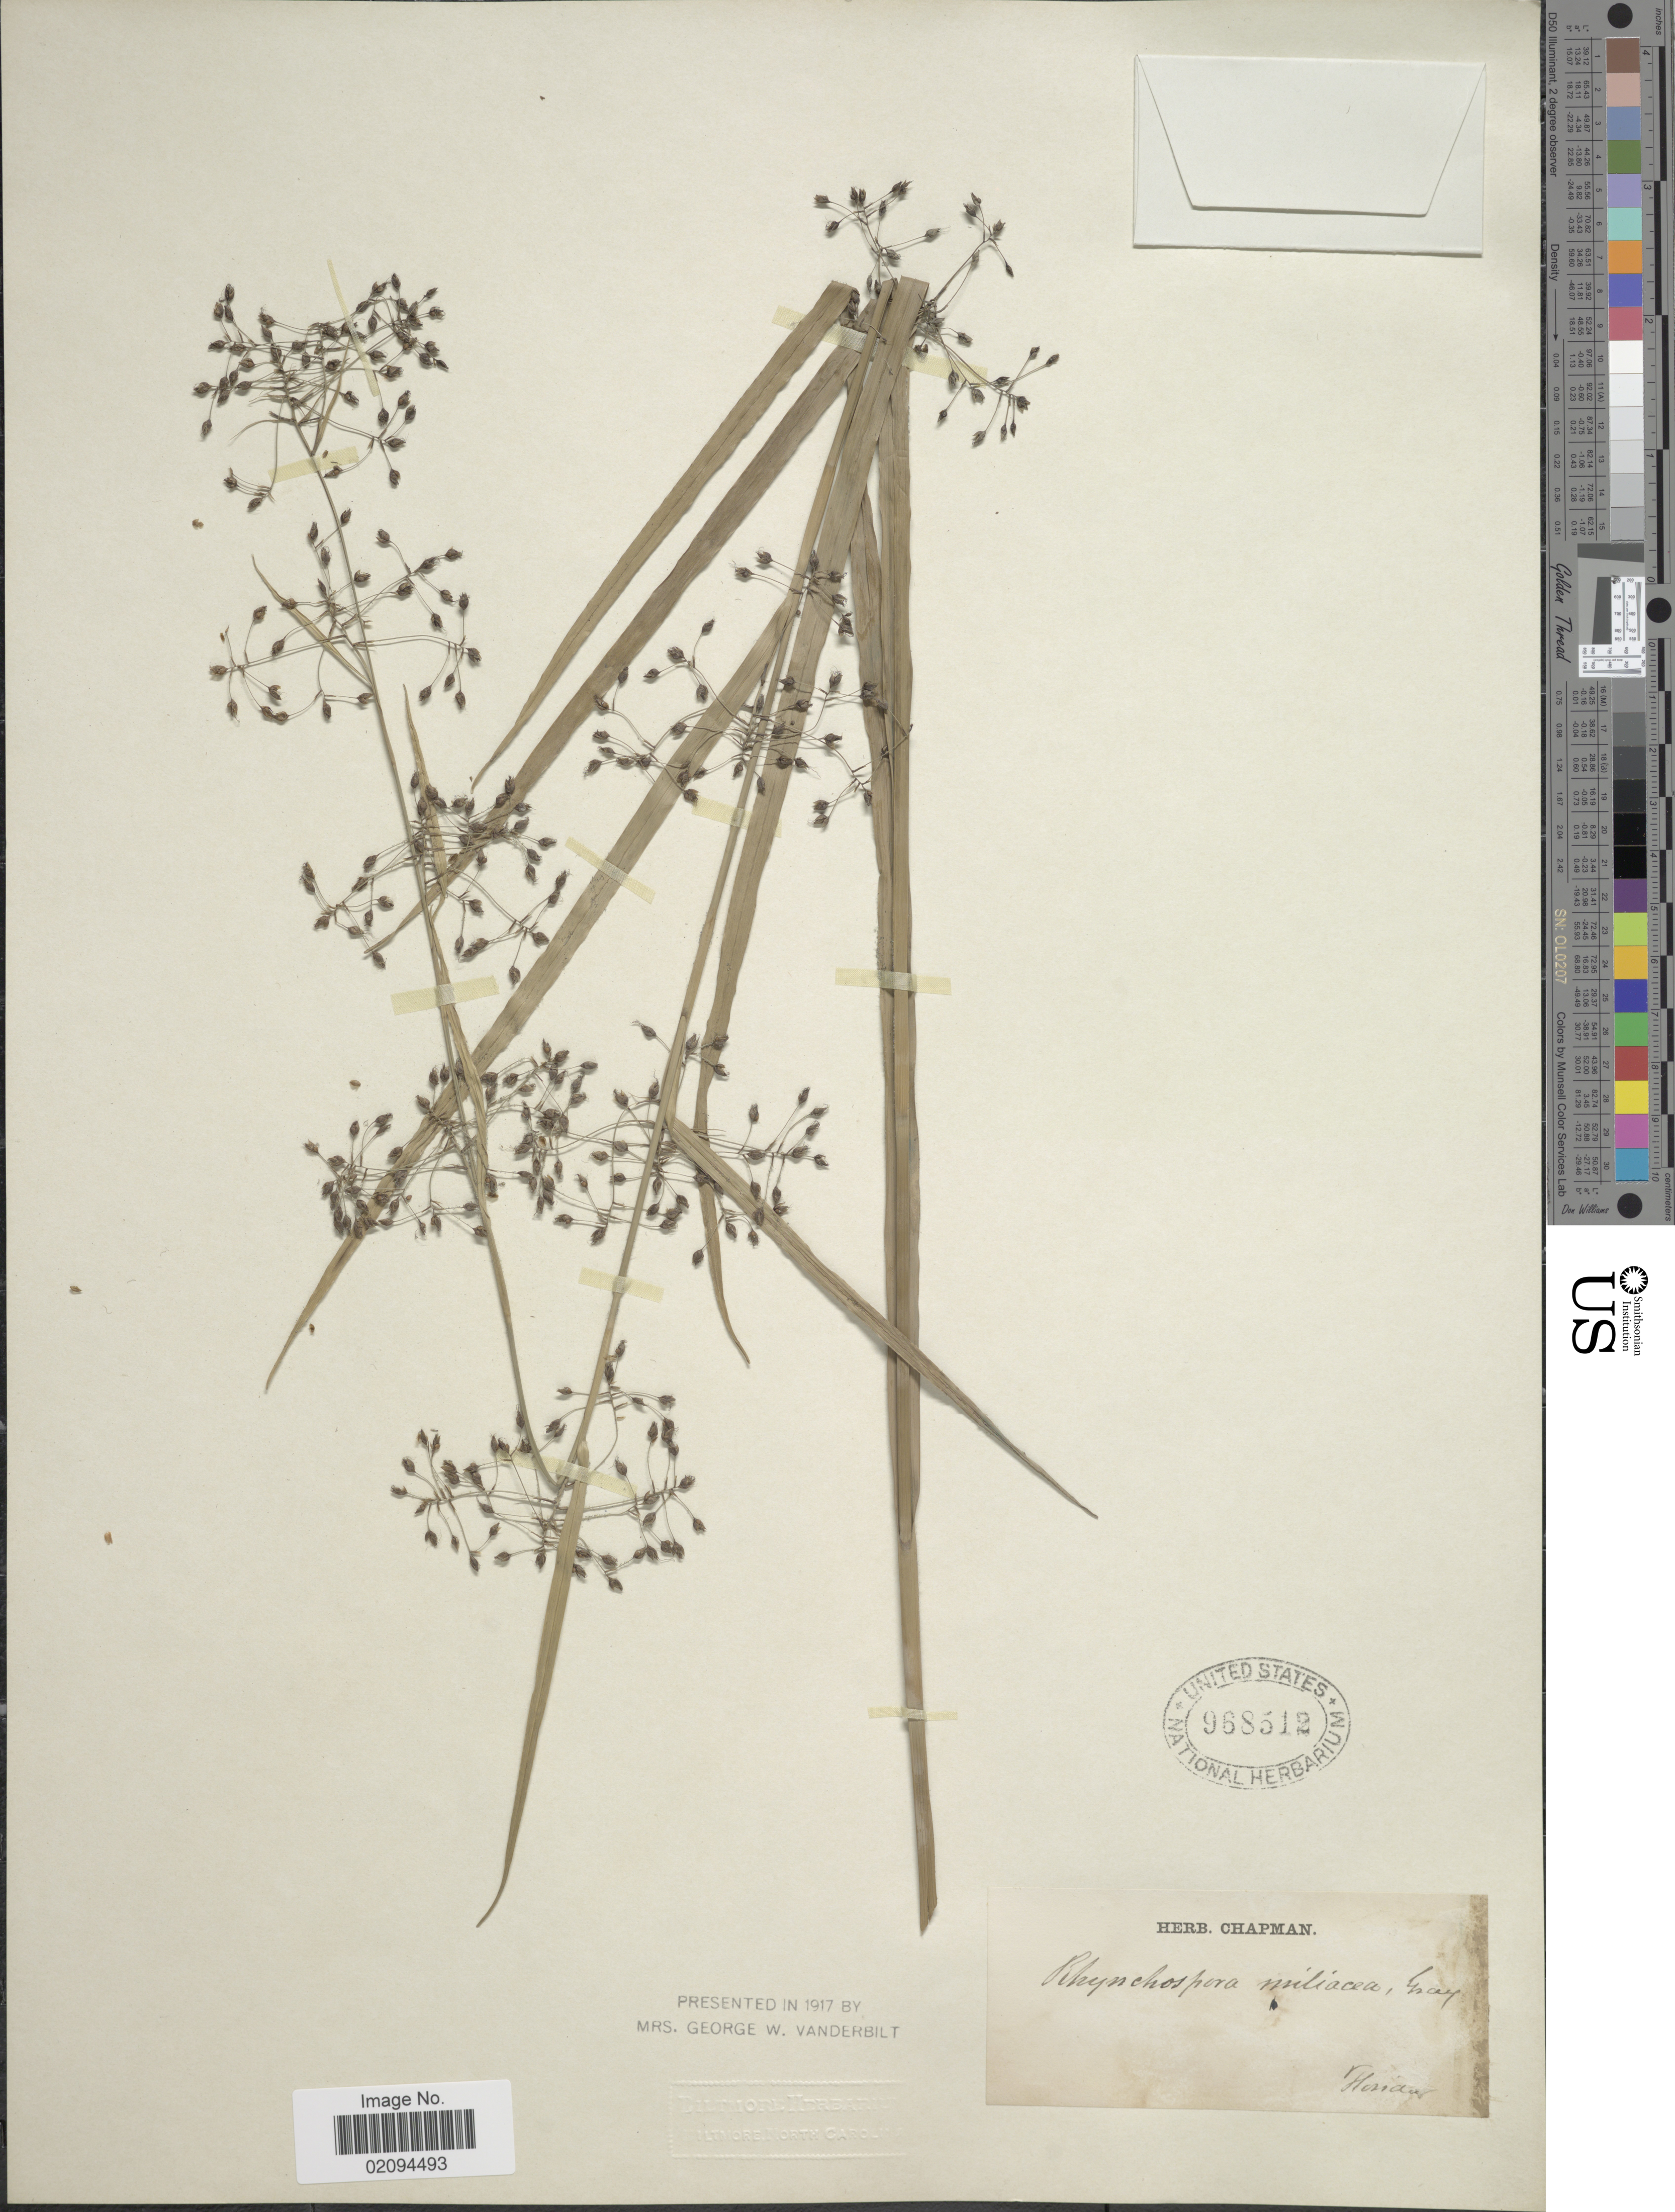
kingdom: Plantae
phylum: Tracheophyta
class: Liliopsida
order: Poales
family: Cyperaceae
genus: Rhynchospora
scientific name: Rhynchospora miliacea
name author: (Lam.) A. Gray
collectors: ex herb. Chapman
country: United States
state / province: Florida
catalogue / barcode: US 968512